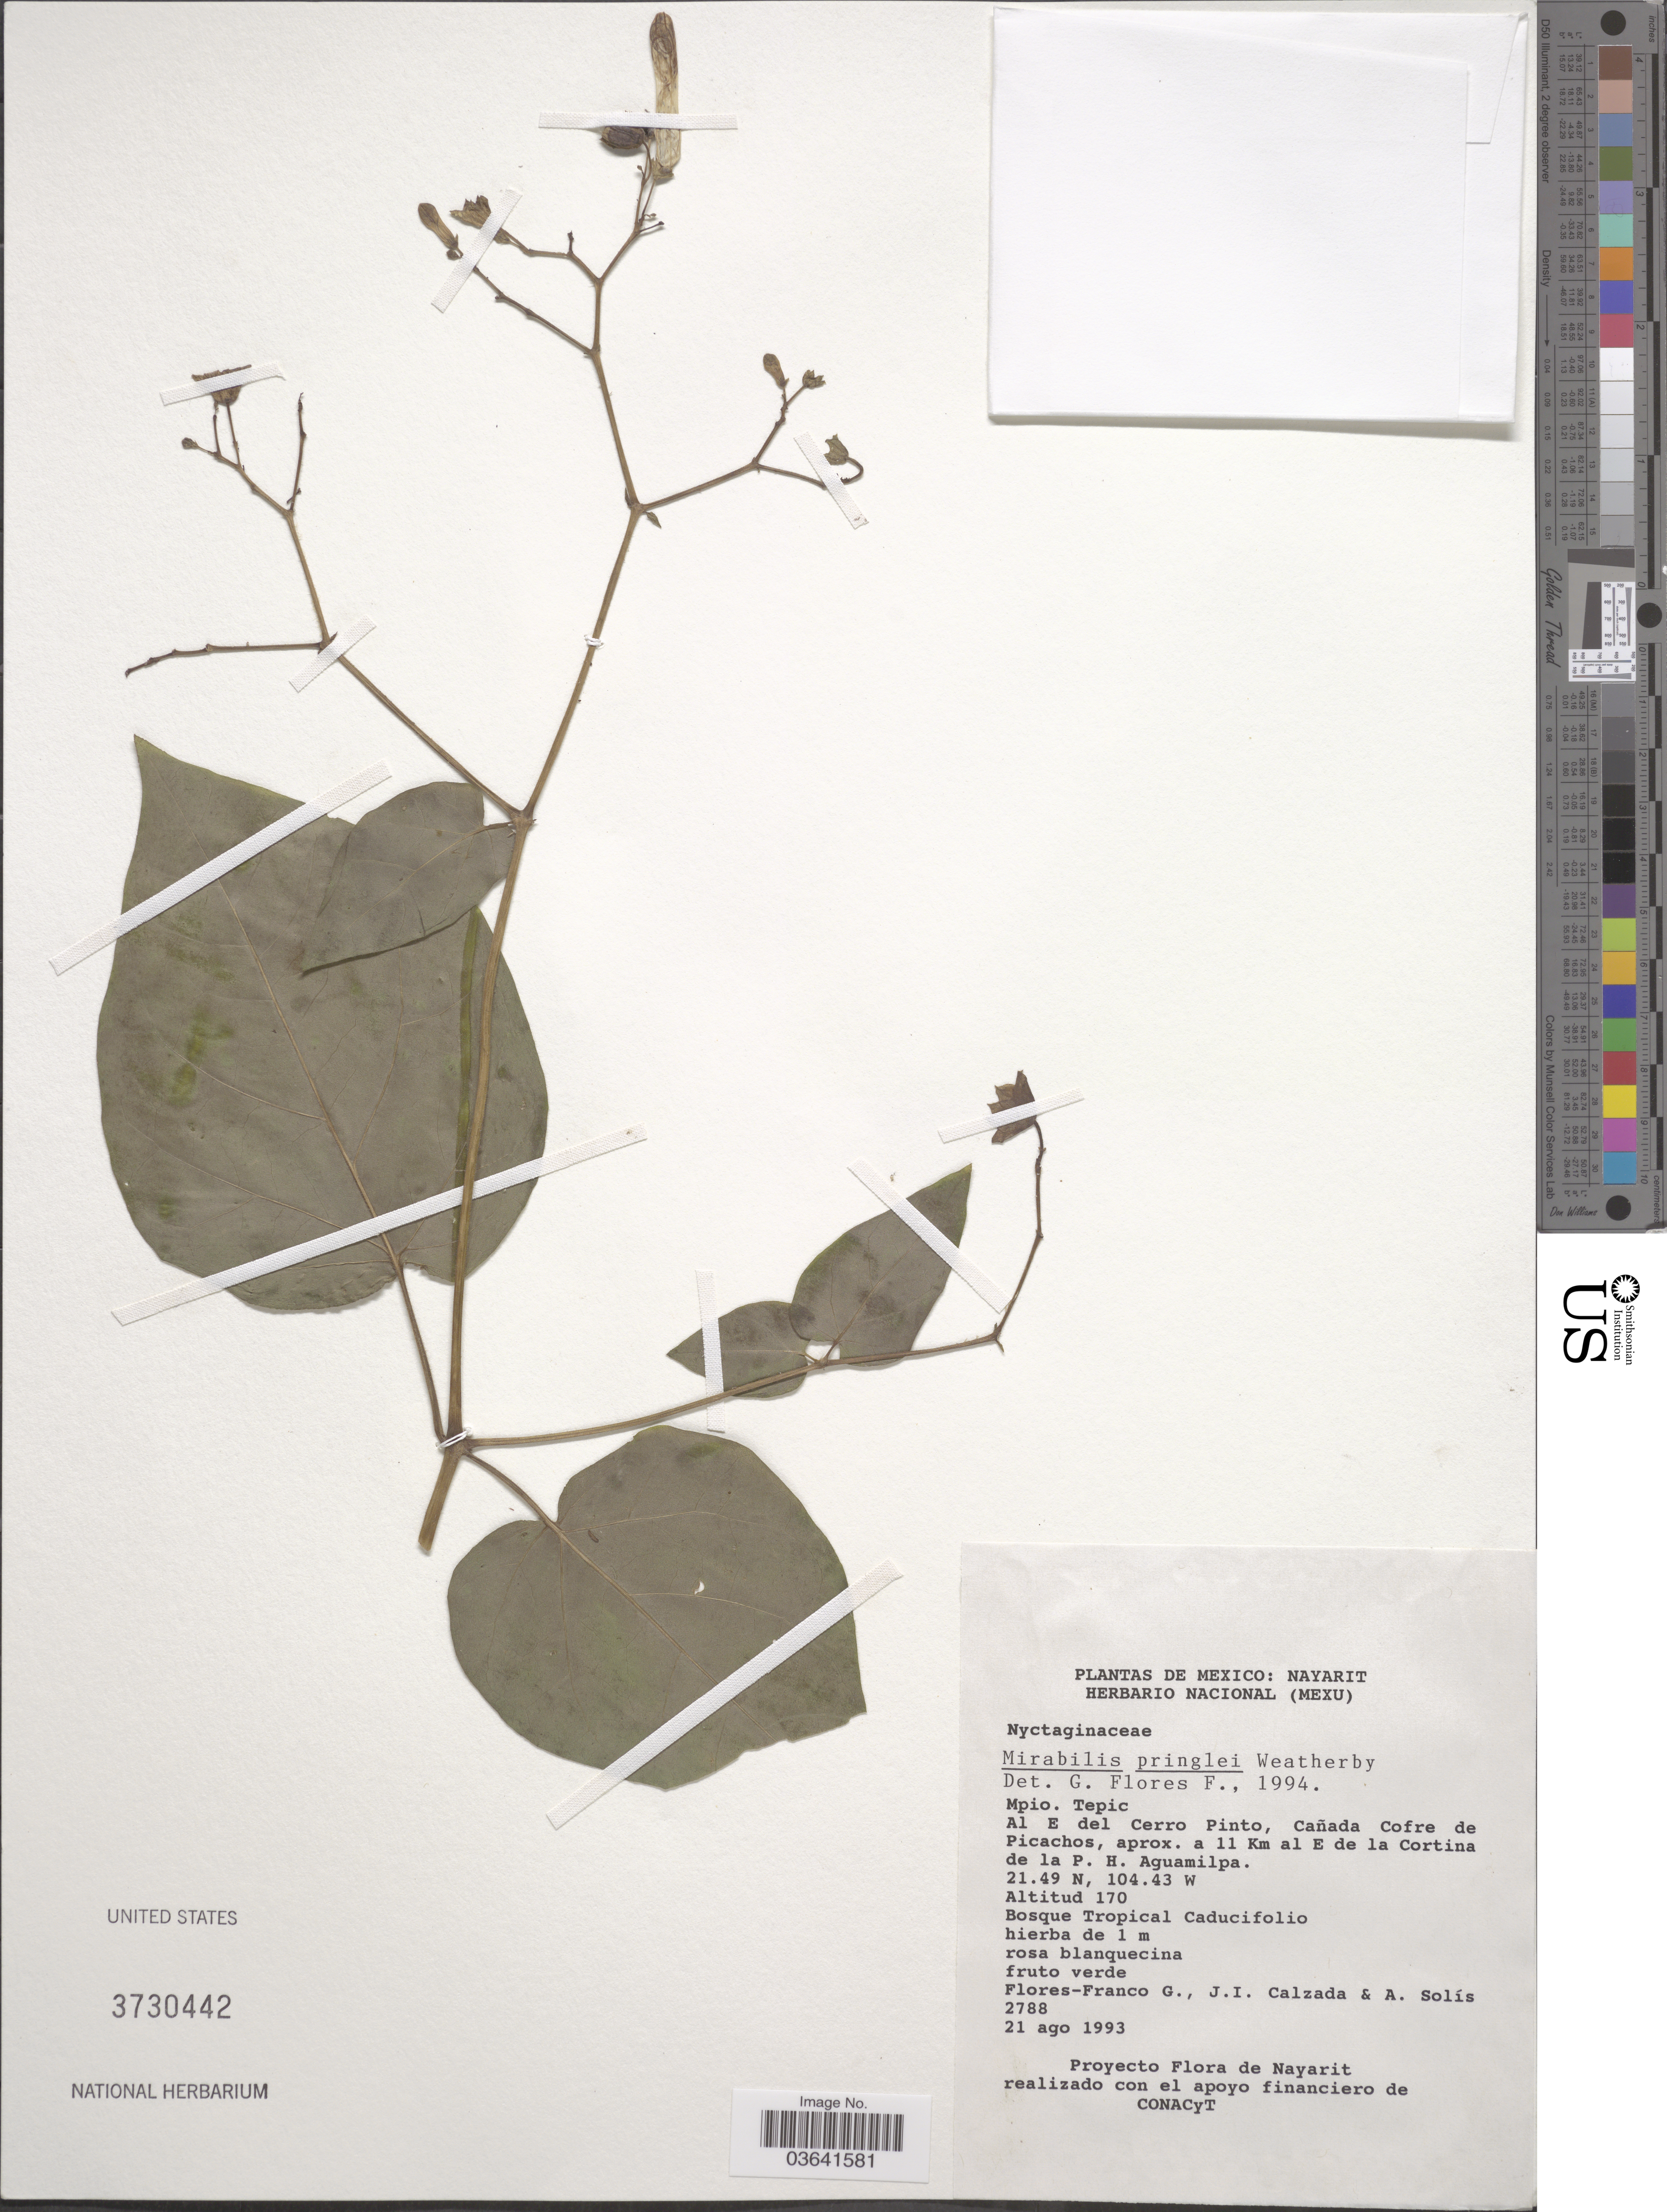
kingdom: Plantae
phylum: Tracheophyta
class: Magnoliopsida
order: Caryophyllales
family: Nyctaginaceae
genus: Mirabilis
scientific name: Mirabilis pringlei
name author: Weath.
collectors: G. Flores F., J. I. Calzada & A. Solis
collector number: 2788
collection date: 1993-08-21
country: Mexico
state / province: Nayarit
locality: Mpio. Tepic. Al E del Cerro Pinto, Cañada Cofre de Picachos, aprox. a 11 Km al E de la Cortina de la P. H. Aguamilpa.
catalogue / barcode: US 3730442